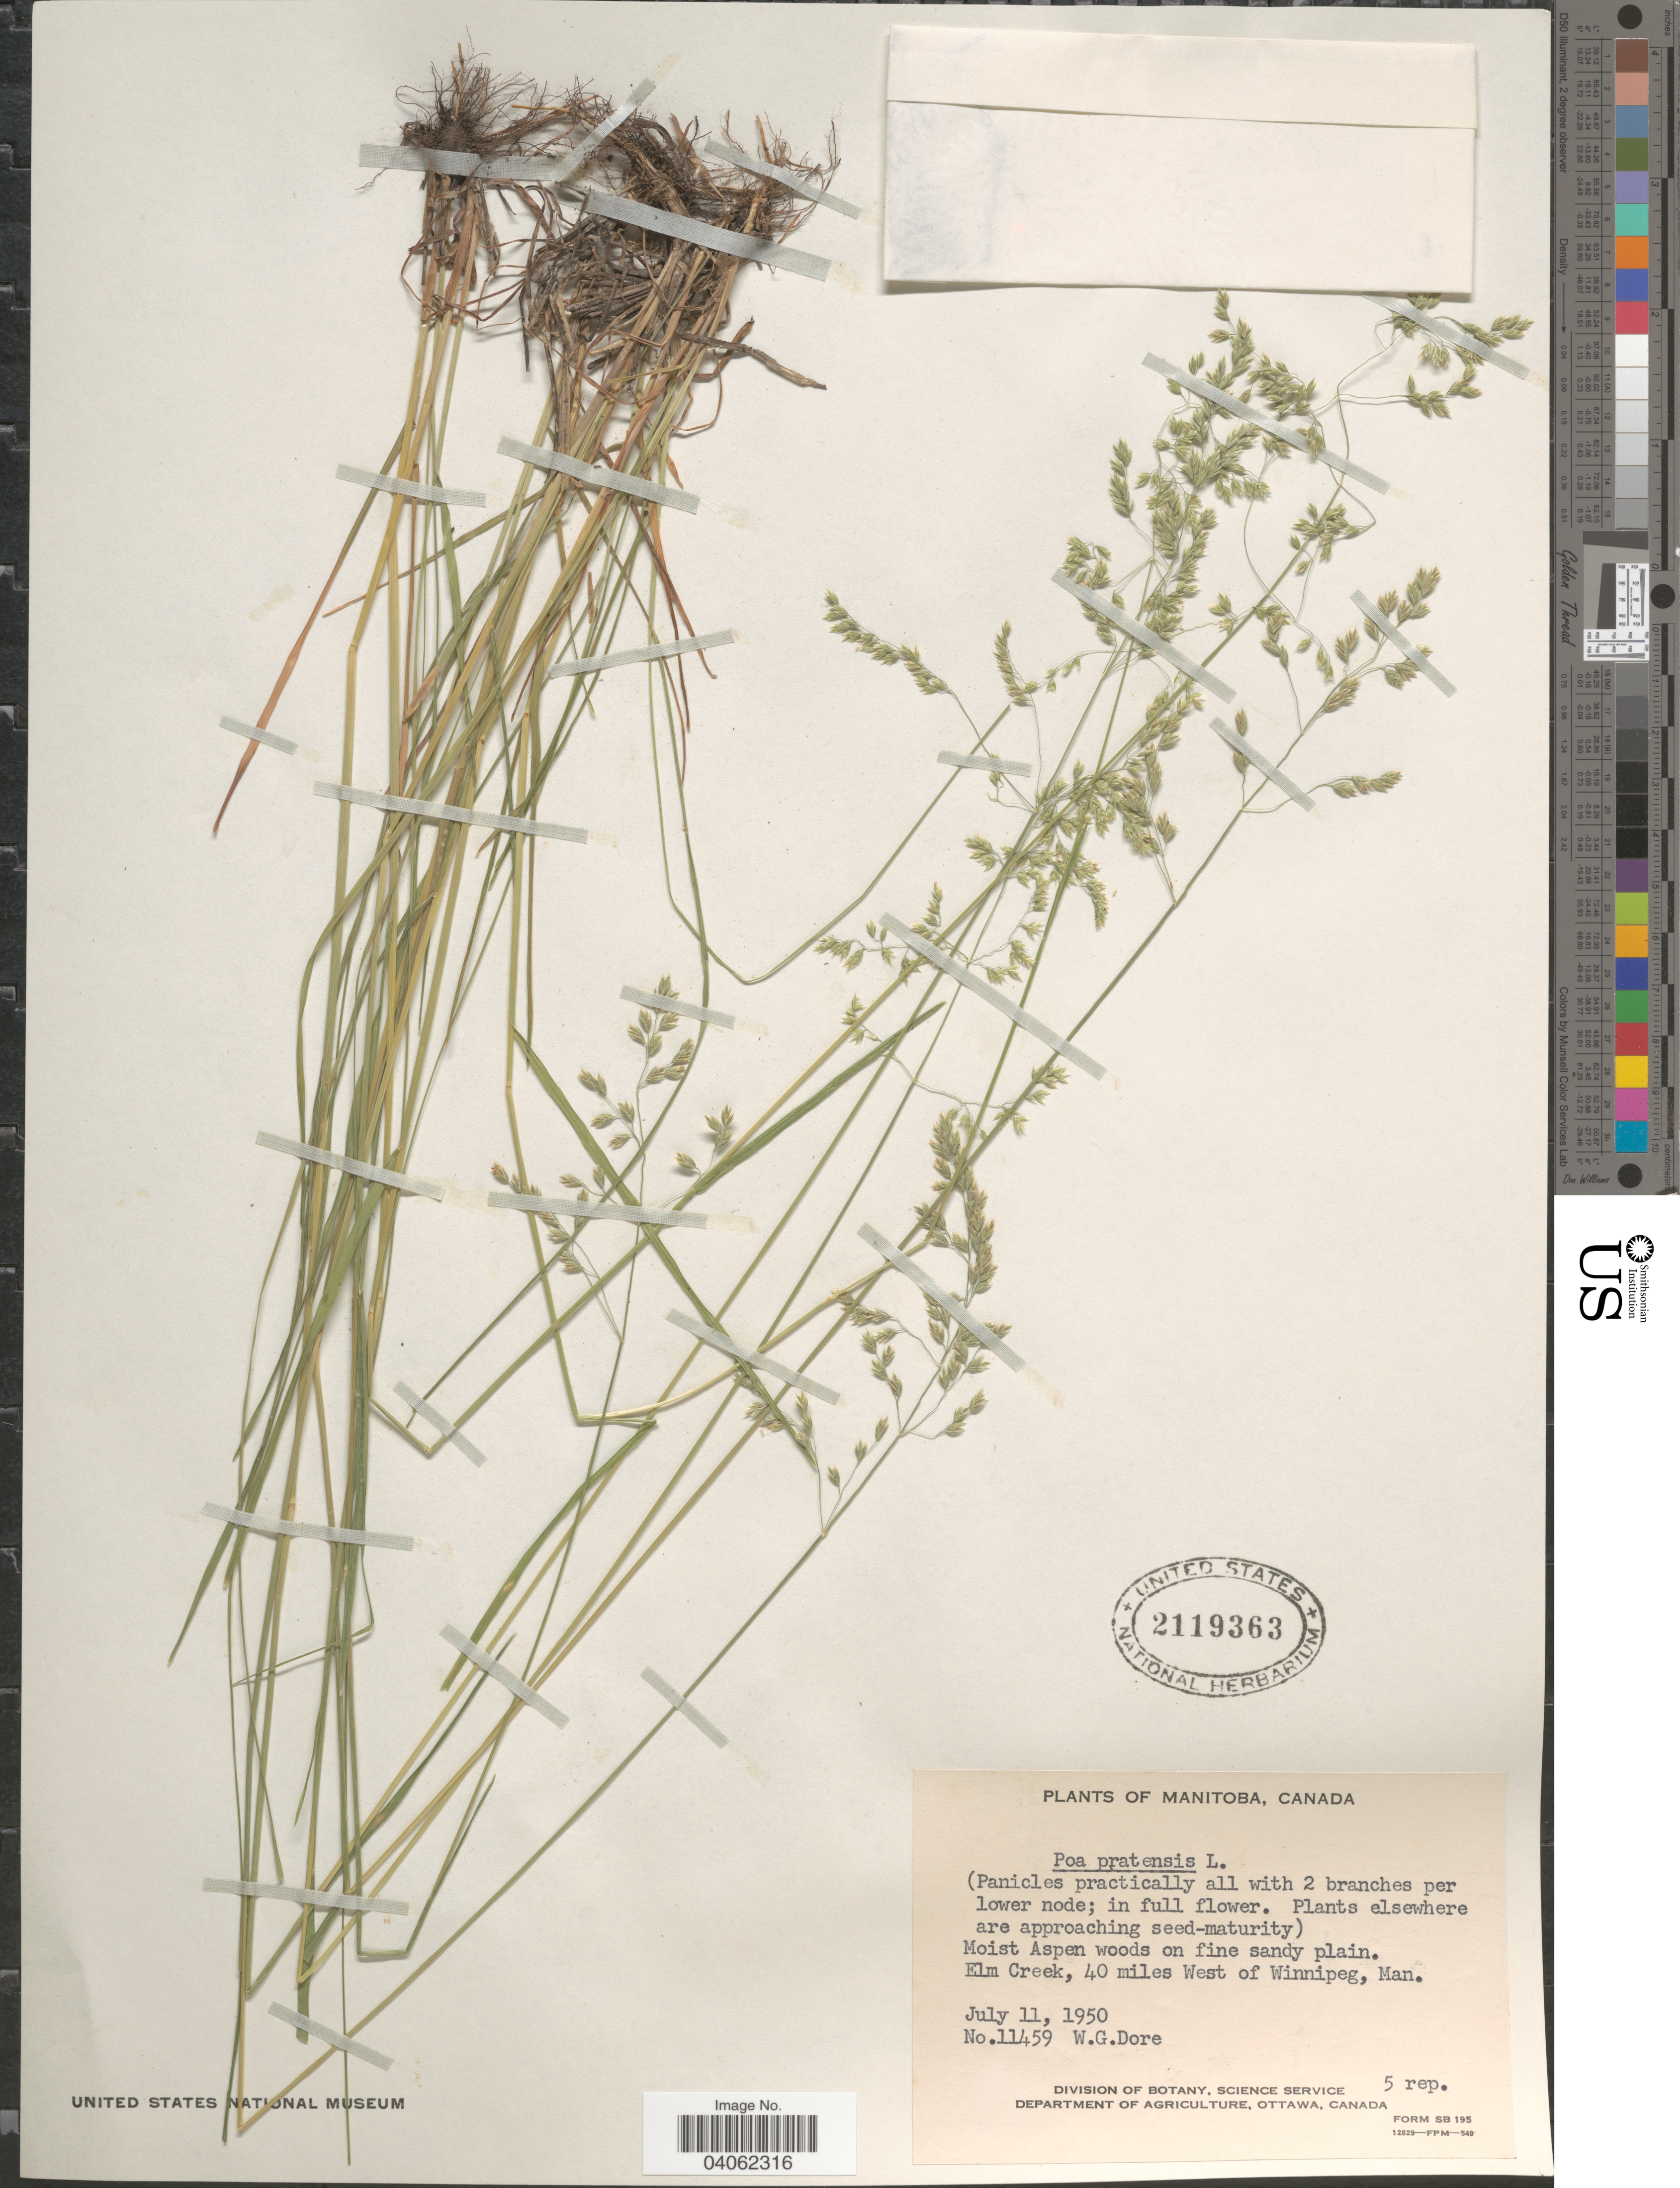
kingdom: Plantae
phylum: Tracheophyta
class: Liliopsida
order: Poales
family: Poaceae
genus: Poa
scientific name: Poa pratensis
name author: L.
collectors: W. Dore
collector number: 11459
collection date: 1950-07-11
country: Canada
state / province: Manitoba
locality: Elm Creek, 40 miles West of Winnipeg.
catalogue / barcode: US 2119363